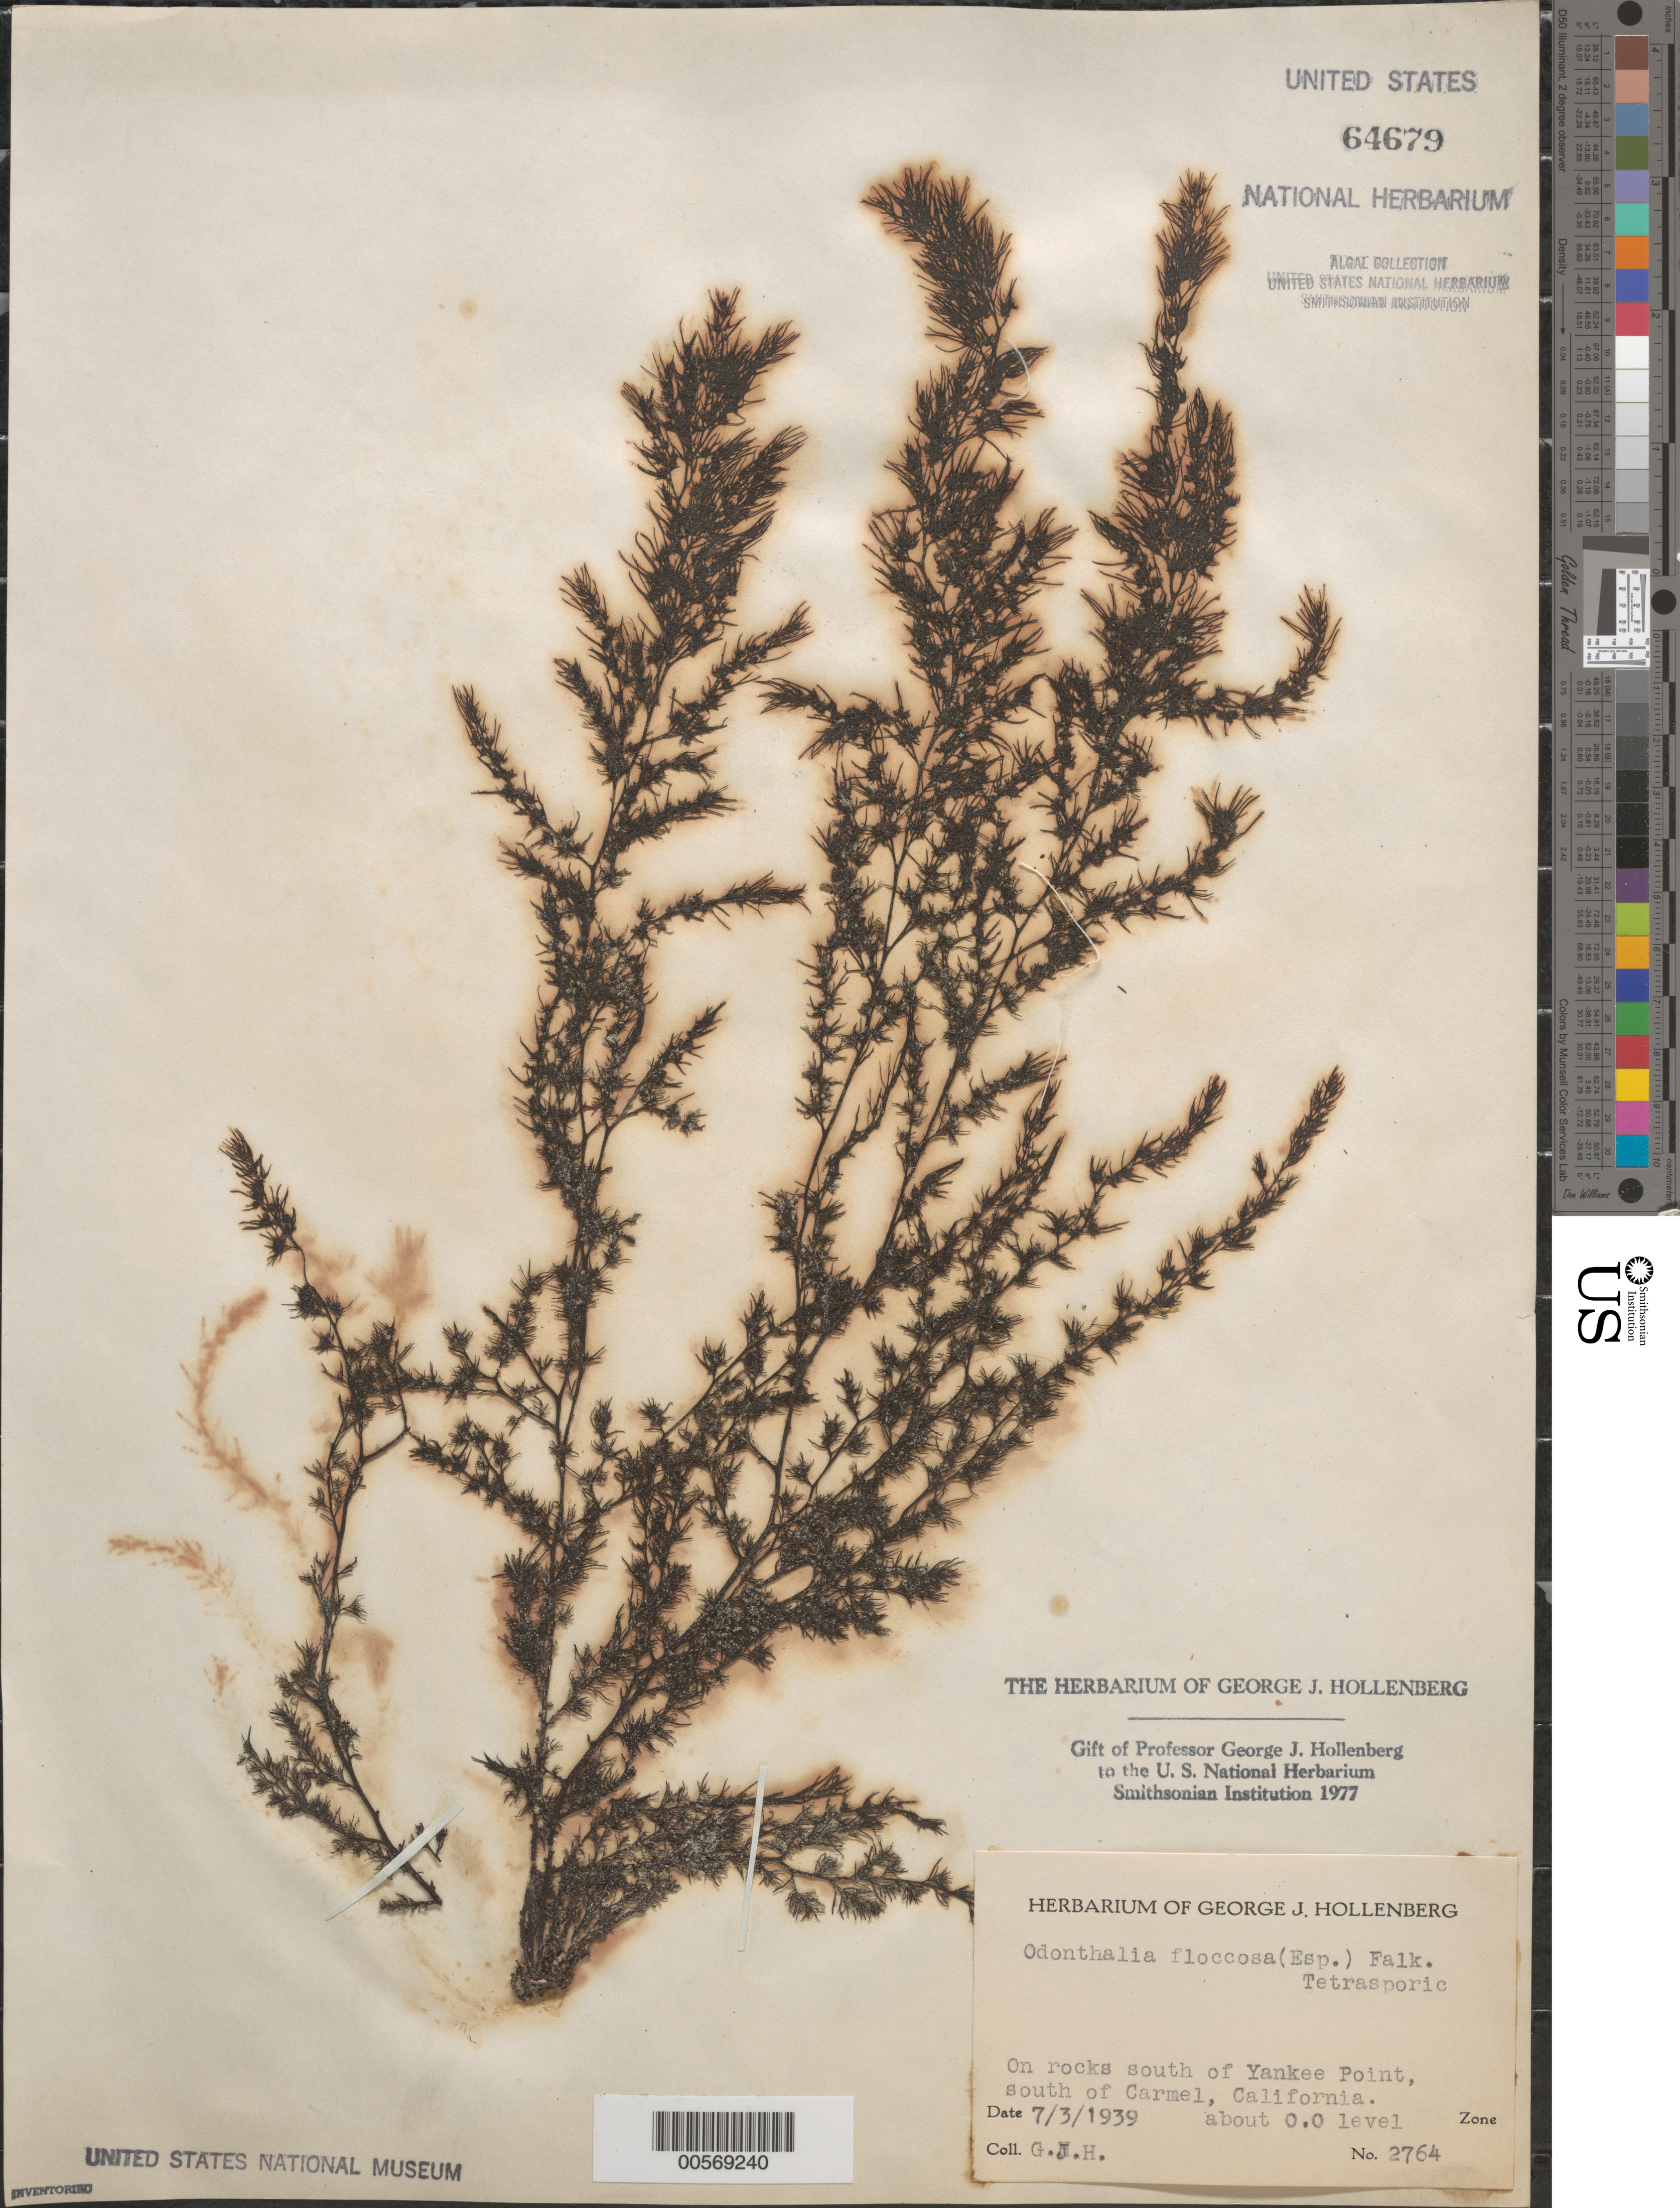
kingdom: Plantae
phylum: Rhodophyta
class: Florideophyceae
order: Ceramiales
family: Rhodomelaceae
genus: Odonthalia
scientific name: Odonthalia floccosa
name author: (Esper) Falkenb.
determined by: Hollenberg, George J.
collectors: G. Hollenberg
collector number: GJH 2764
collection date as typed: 03 Jul 1939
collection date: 1939-07-03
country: United States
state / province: California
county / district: Monterey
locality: South of Yankee Point, south of Carmel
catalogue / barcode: US 64679